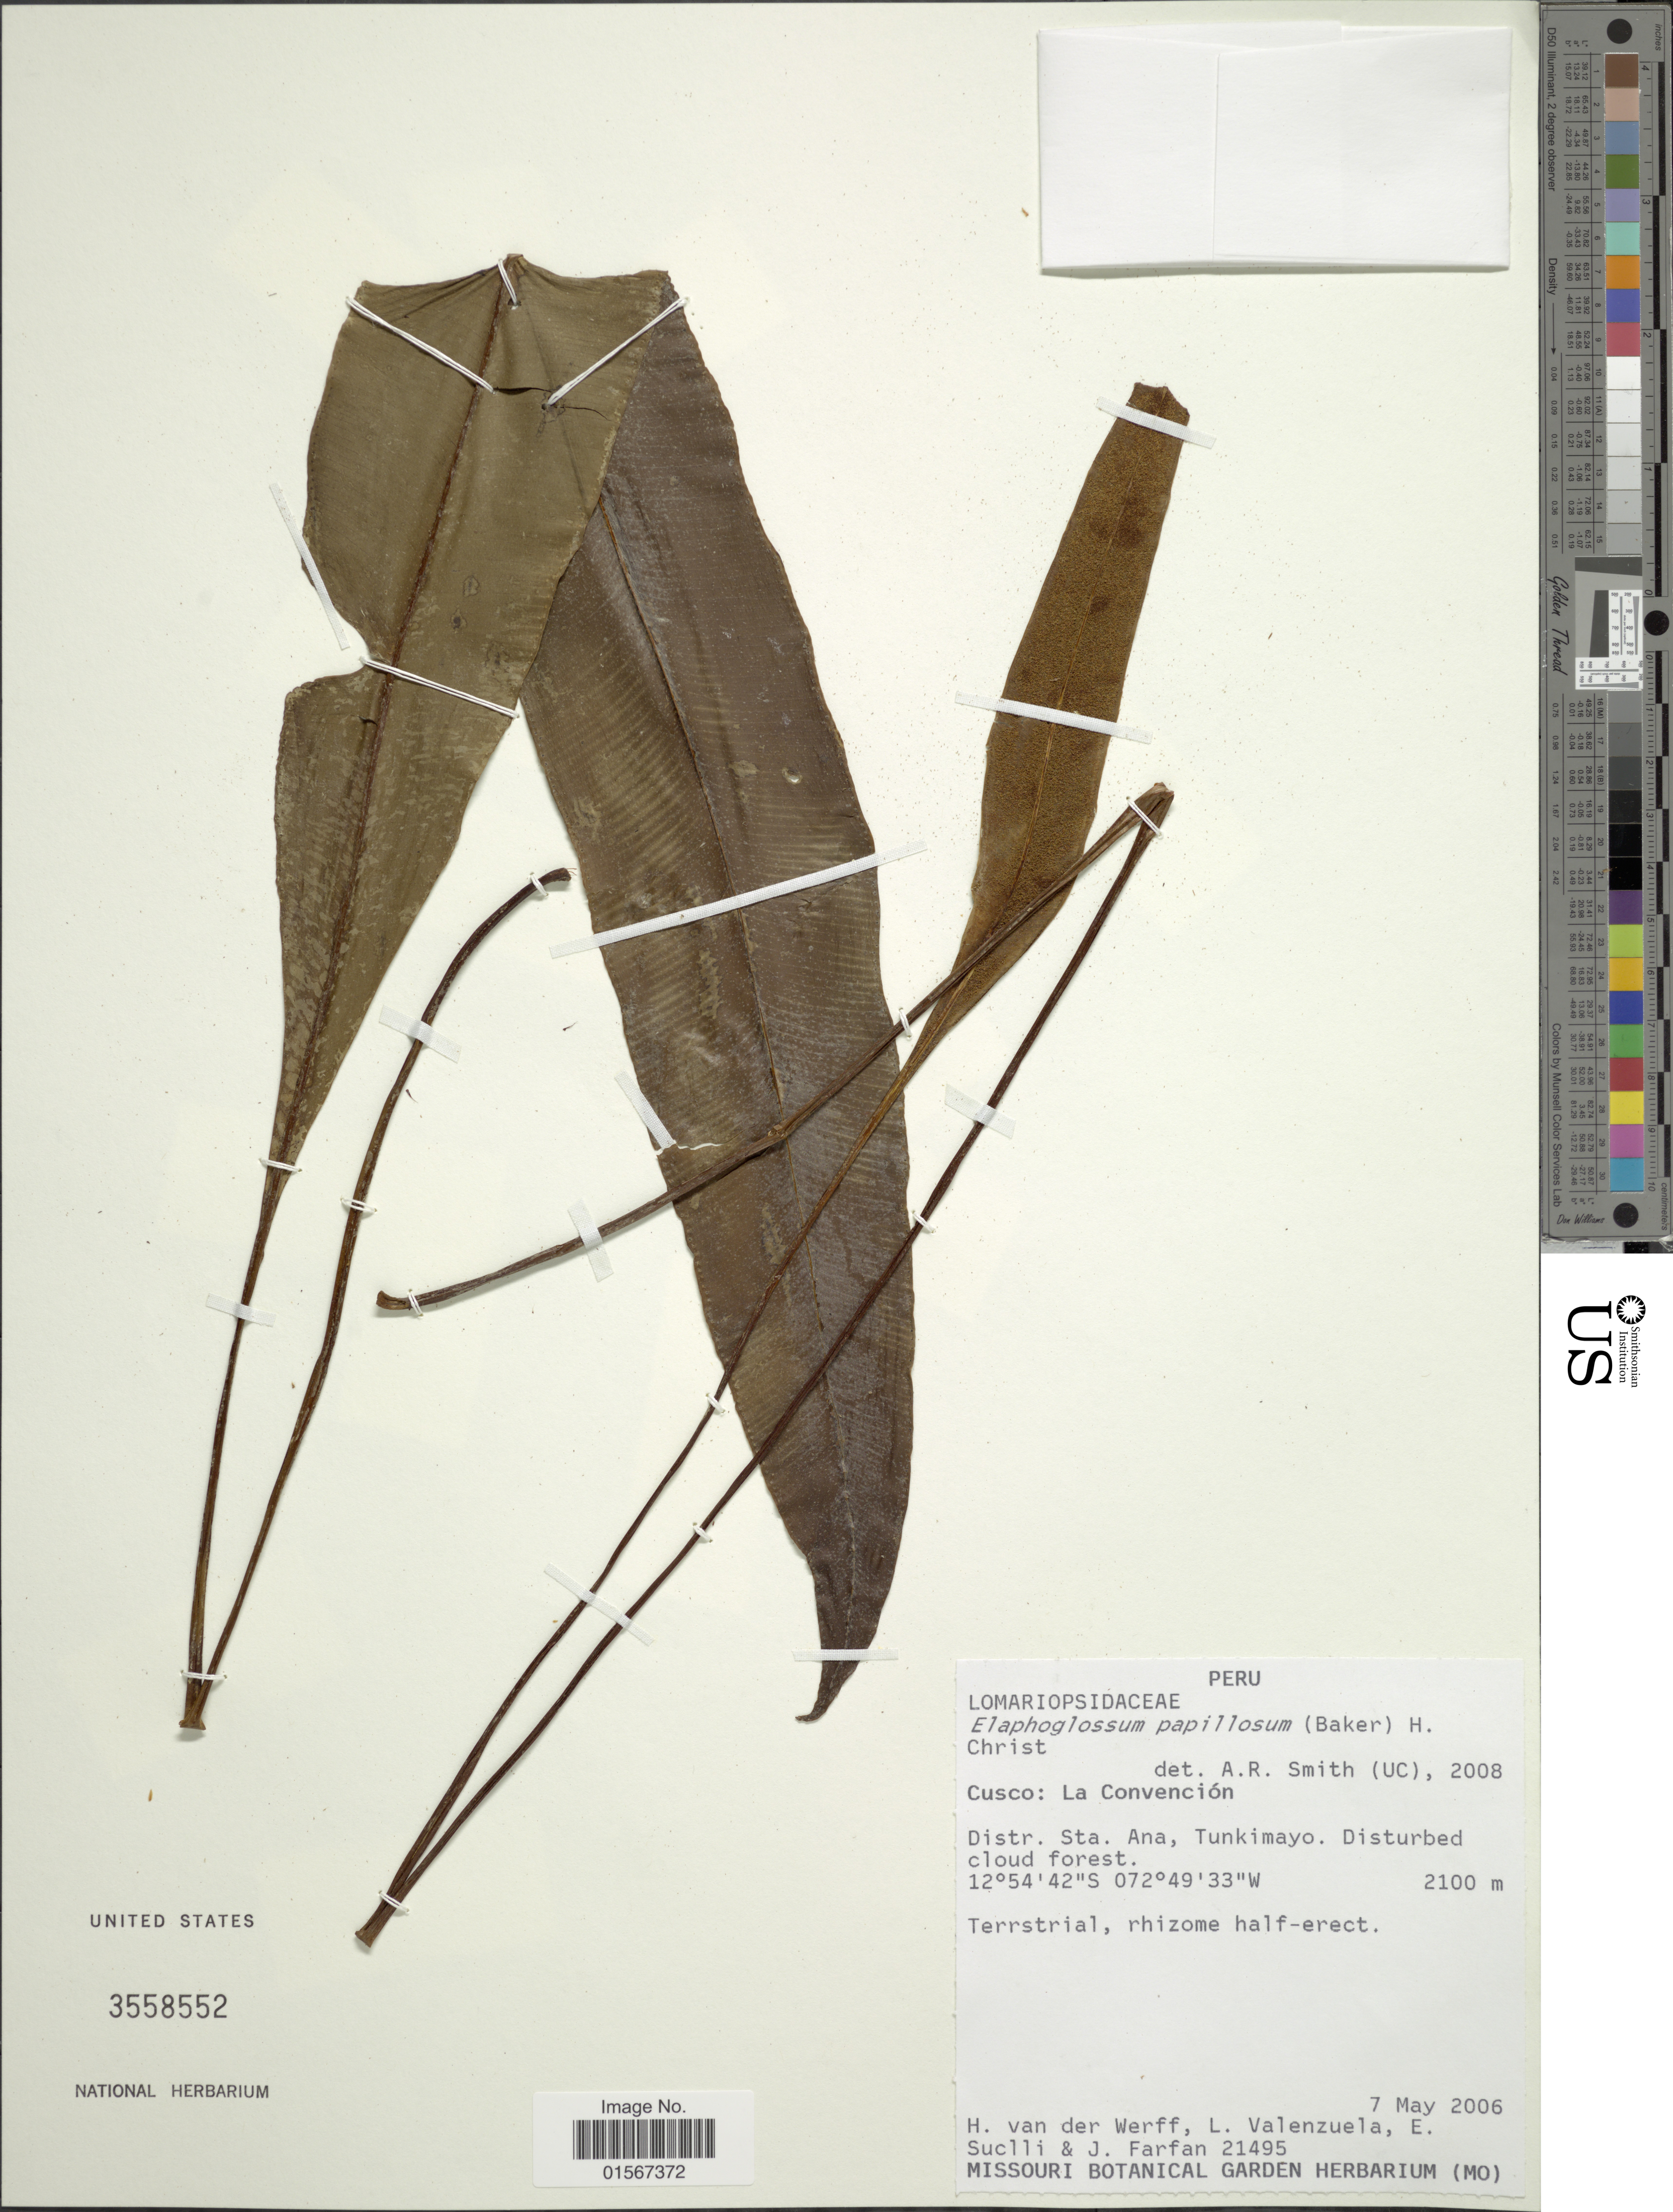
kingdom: Plantae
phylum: Tracheophyta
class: Polypodiopsida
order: Polypodiales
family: Dryopteridaceae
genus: Elaphoglossum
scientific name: Elaphoglossum papillosum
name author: (Baker) Christ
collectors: H. van der Werff, L. Valenzuela, E. Suclli & J. Farfán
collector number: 21495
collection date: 2006-05-07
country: Peru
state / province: Cusco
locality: Peru, Cusco: La Convención, Distr. Sta. Ana, Tunkimayo.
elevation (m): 2100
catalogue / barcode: US 3558552